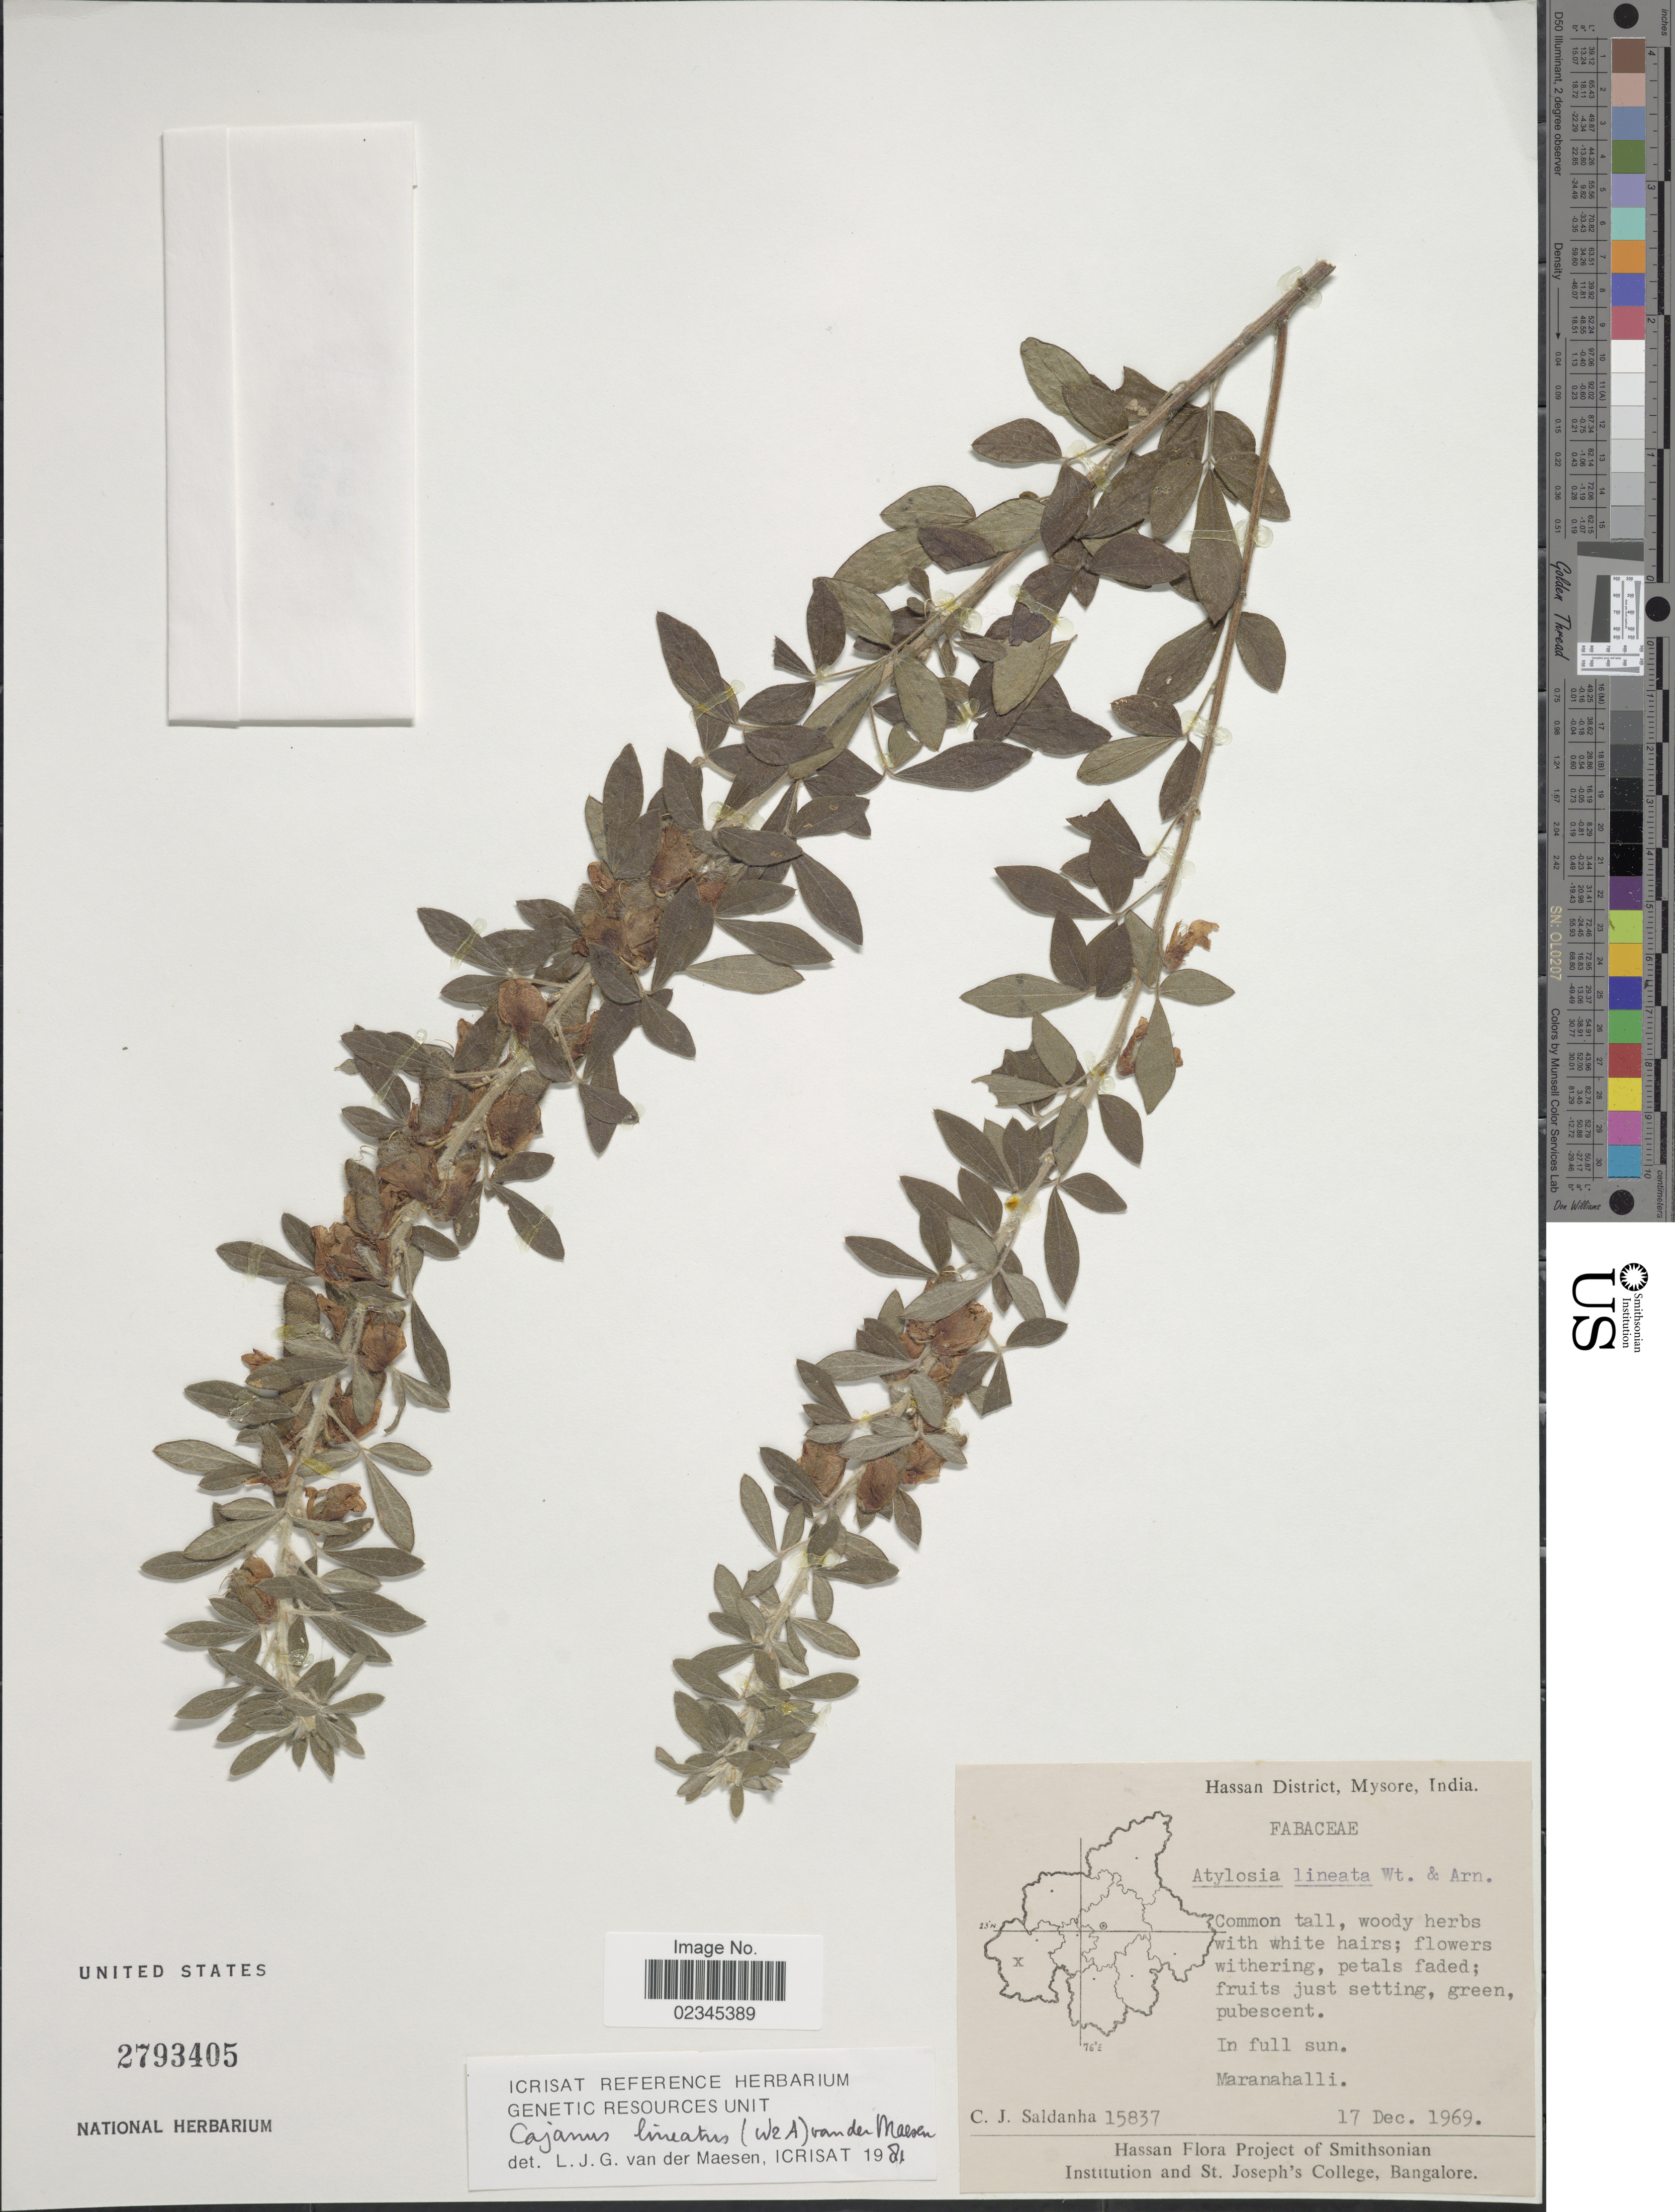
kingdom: Plantae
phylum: Tracheophyta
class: Magnoliopsida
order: Fabales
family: Fabaceae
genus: Cajanus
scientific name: Cajanus lineatus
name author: (Wight & Arn.) Maesen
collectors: C. J. Saldanha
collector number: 15837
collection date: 1969-12-17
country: India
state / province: Karnataka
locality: Hassan District, Mysore. Maranahalli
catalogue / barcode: US 2793405